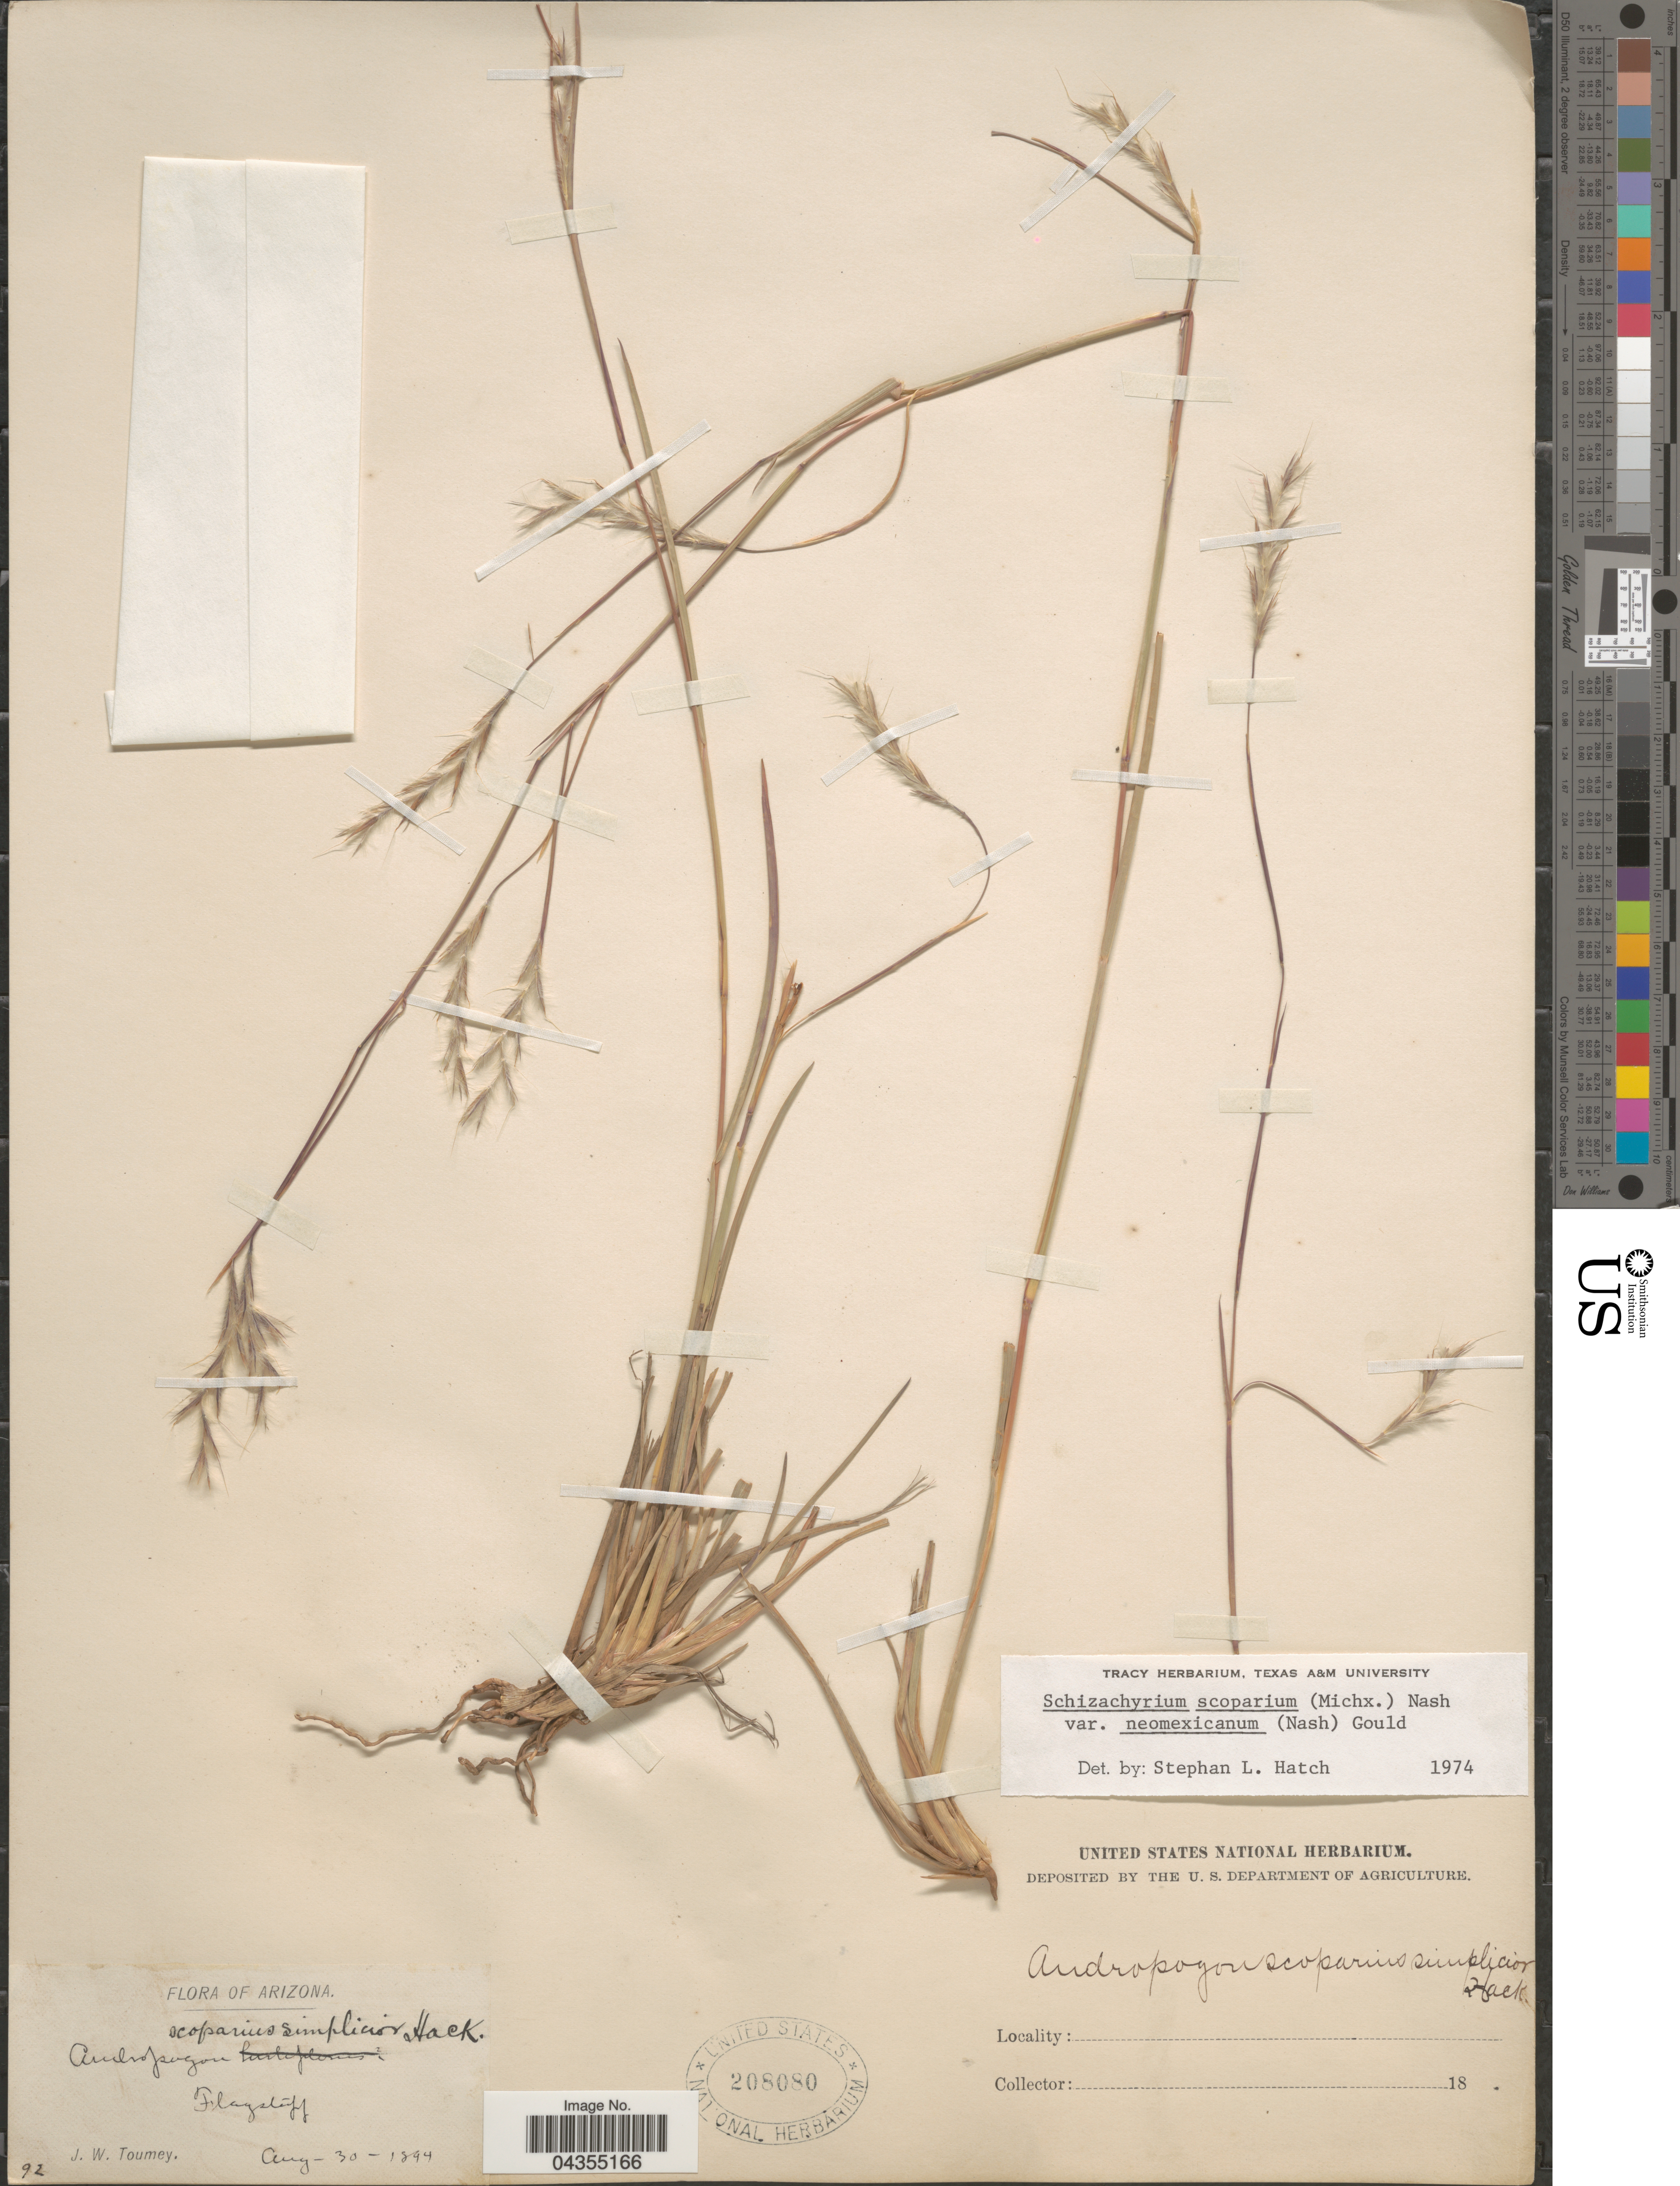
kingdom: Plantae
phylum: Tracheophyta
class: Liliopsida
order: Poales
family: Poaceae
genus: Schizachyrium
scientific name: Schizachyrium scoparium var. neomexicanum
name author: (Nash) Gould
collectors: J. W. Toumey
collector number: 92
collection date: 1894-08-30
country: United States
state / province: Arizona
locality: Flagstaff.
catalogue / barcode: US 208080